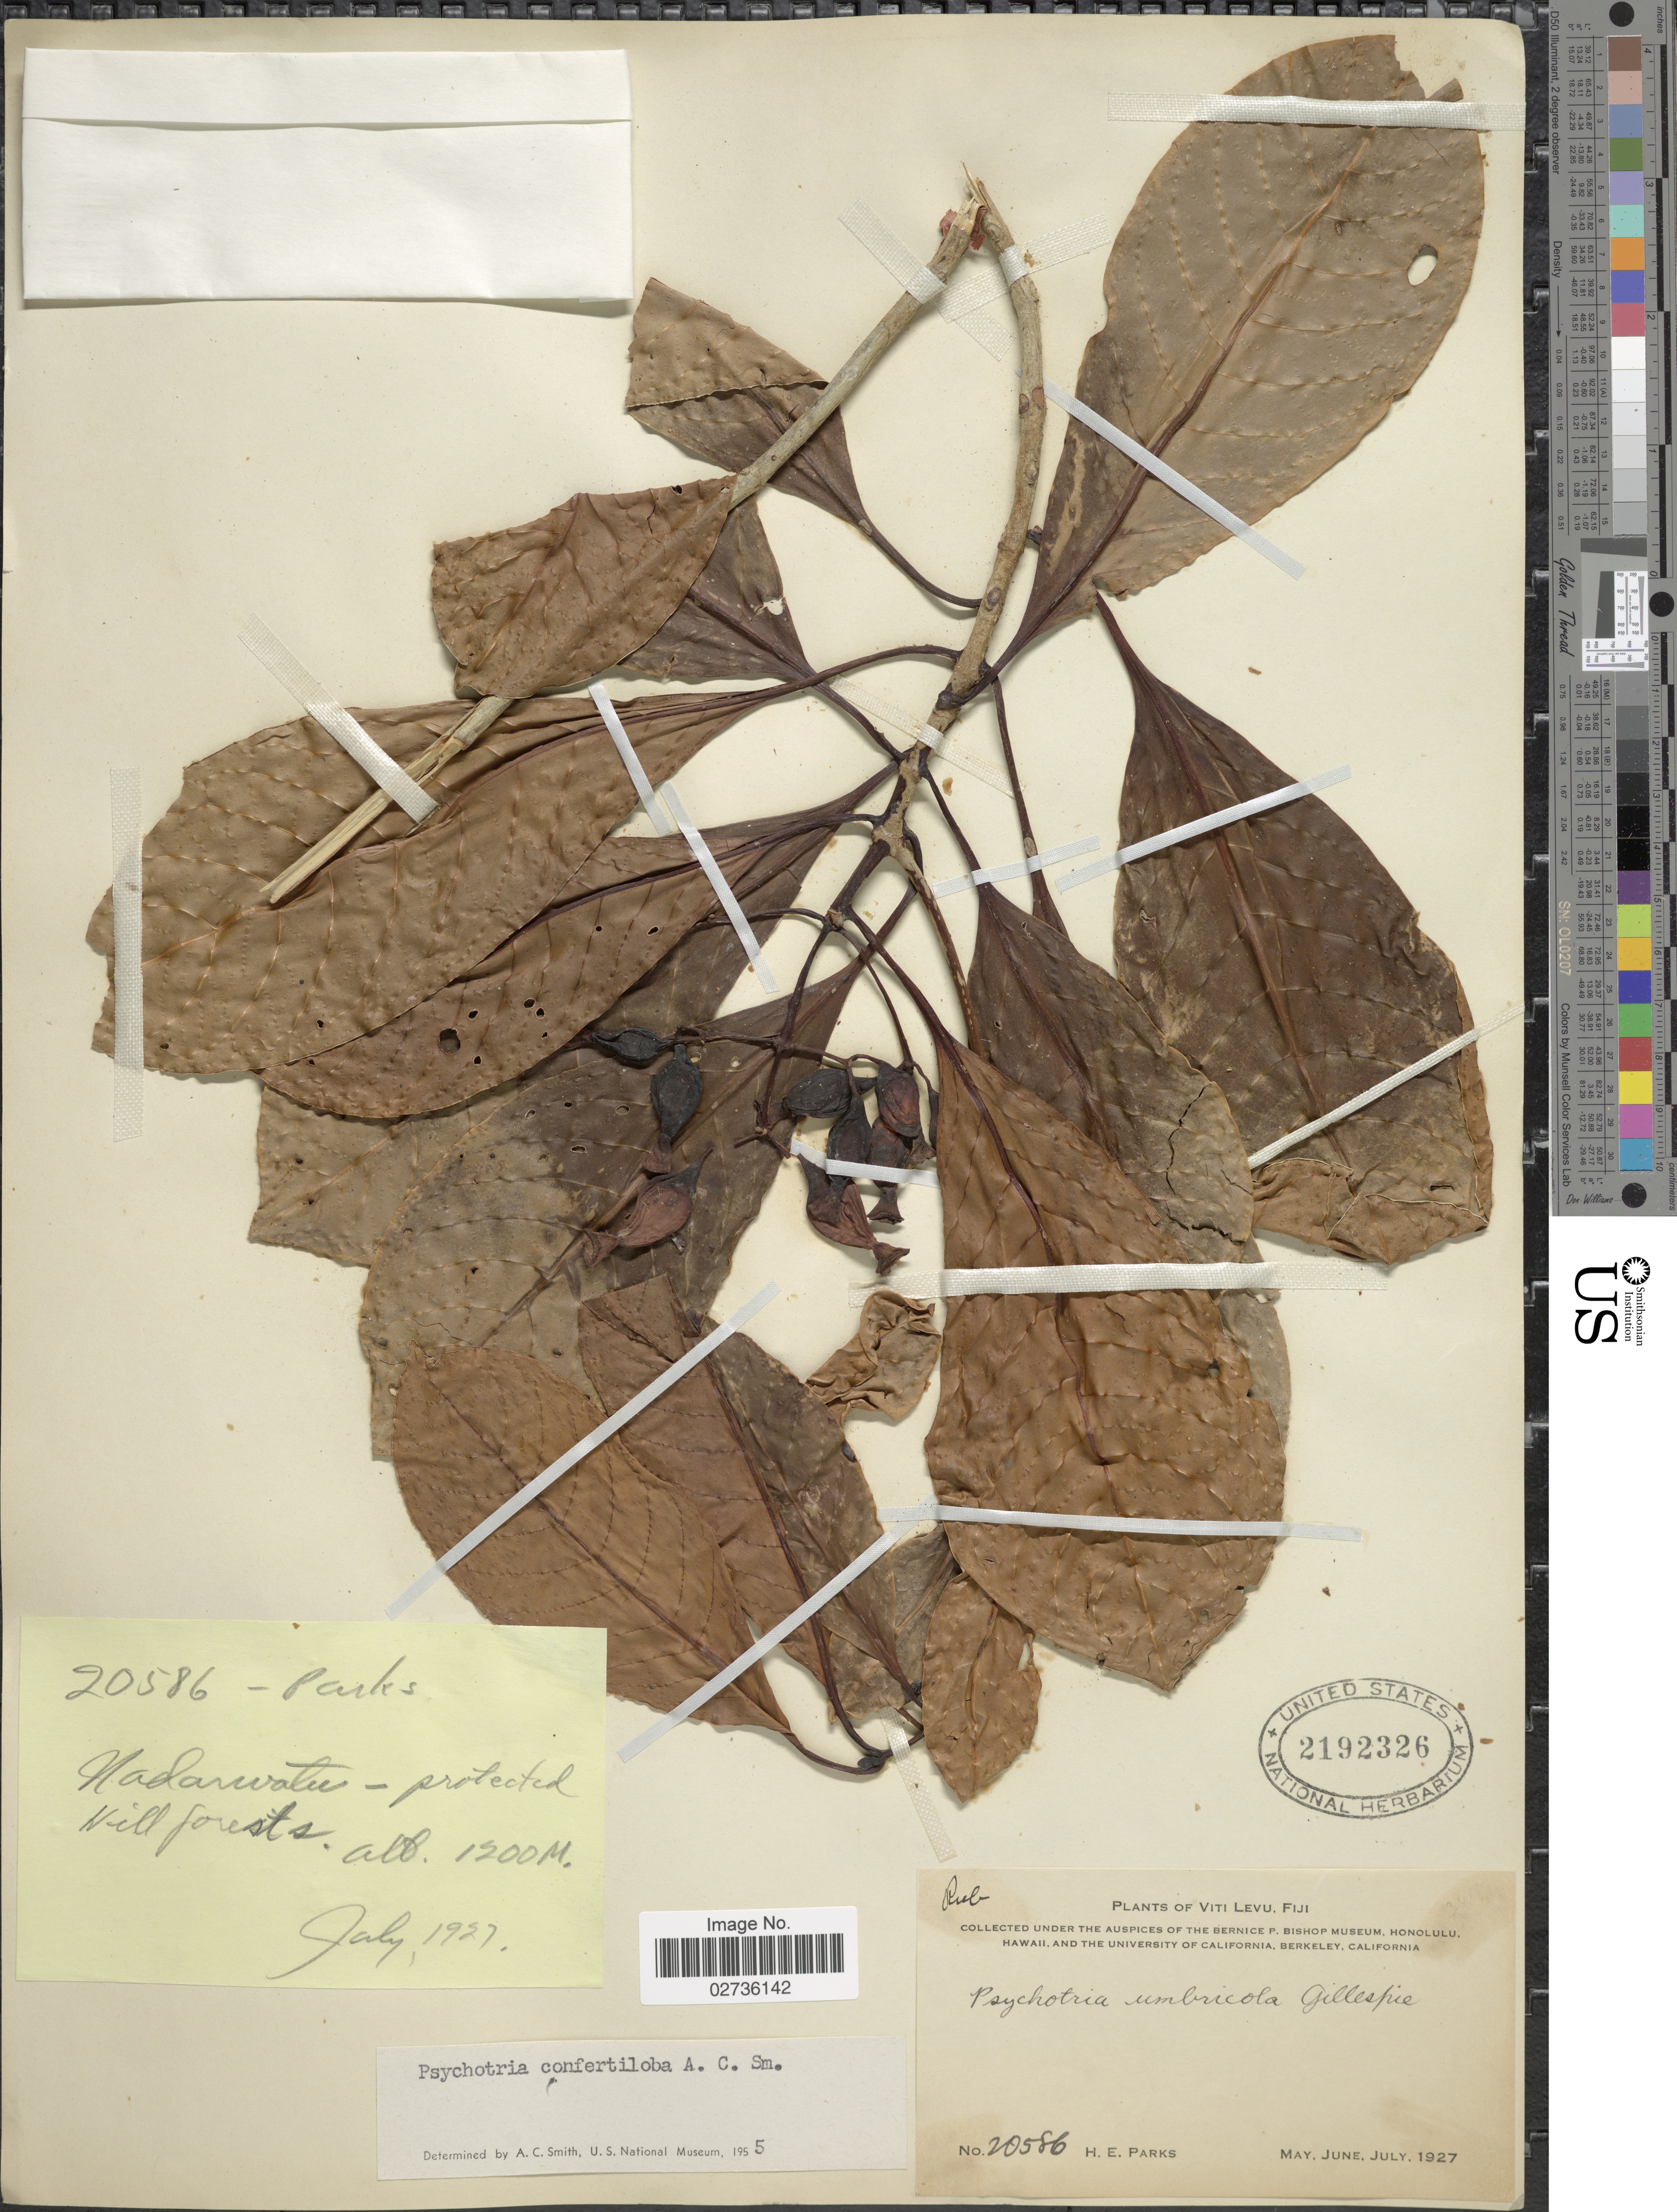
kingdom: Plantae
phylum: Tracheophyta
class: Magnoliopsida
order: Gentianales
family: Rubiaceae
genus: Psychotria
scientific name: Psychotria confertiloba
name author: A.C. Sm.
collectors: H. E. Parks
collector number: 20586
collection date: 1927-07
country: Fiji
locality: Viti Levu. Nadarivatu.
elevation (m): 1200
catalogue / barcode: US 2192326